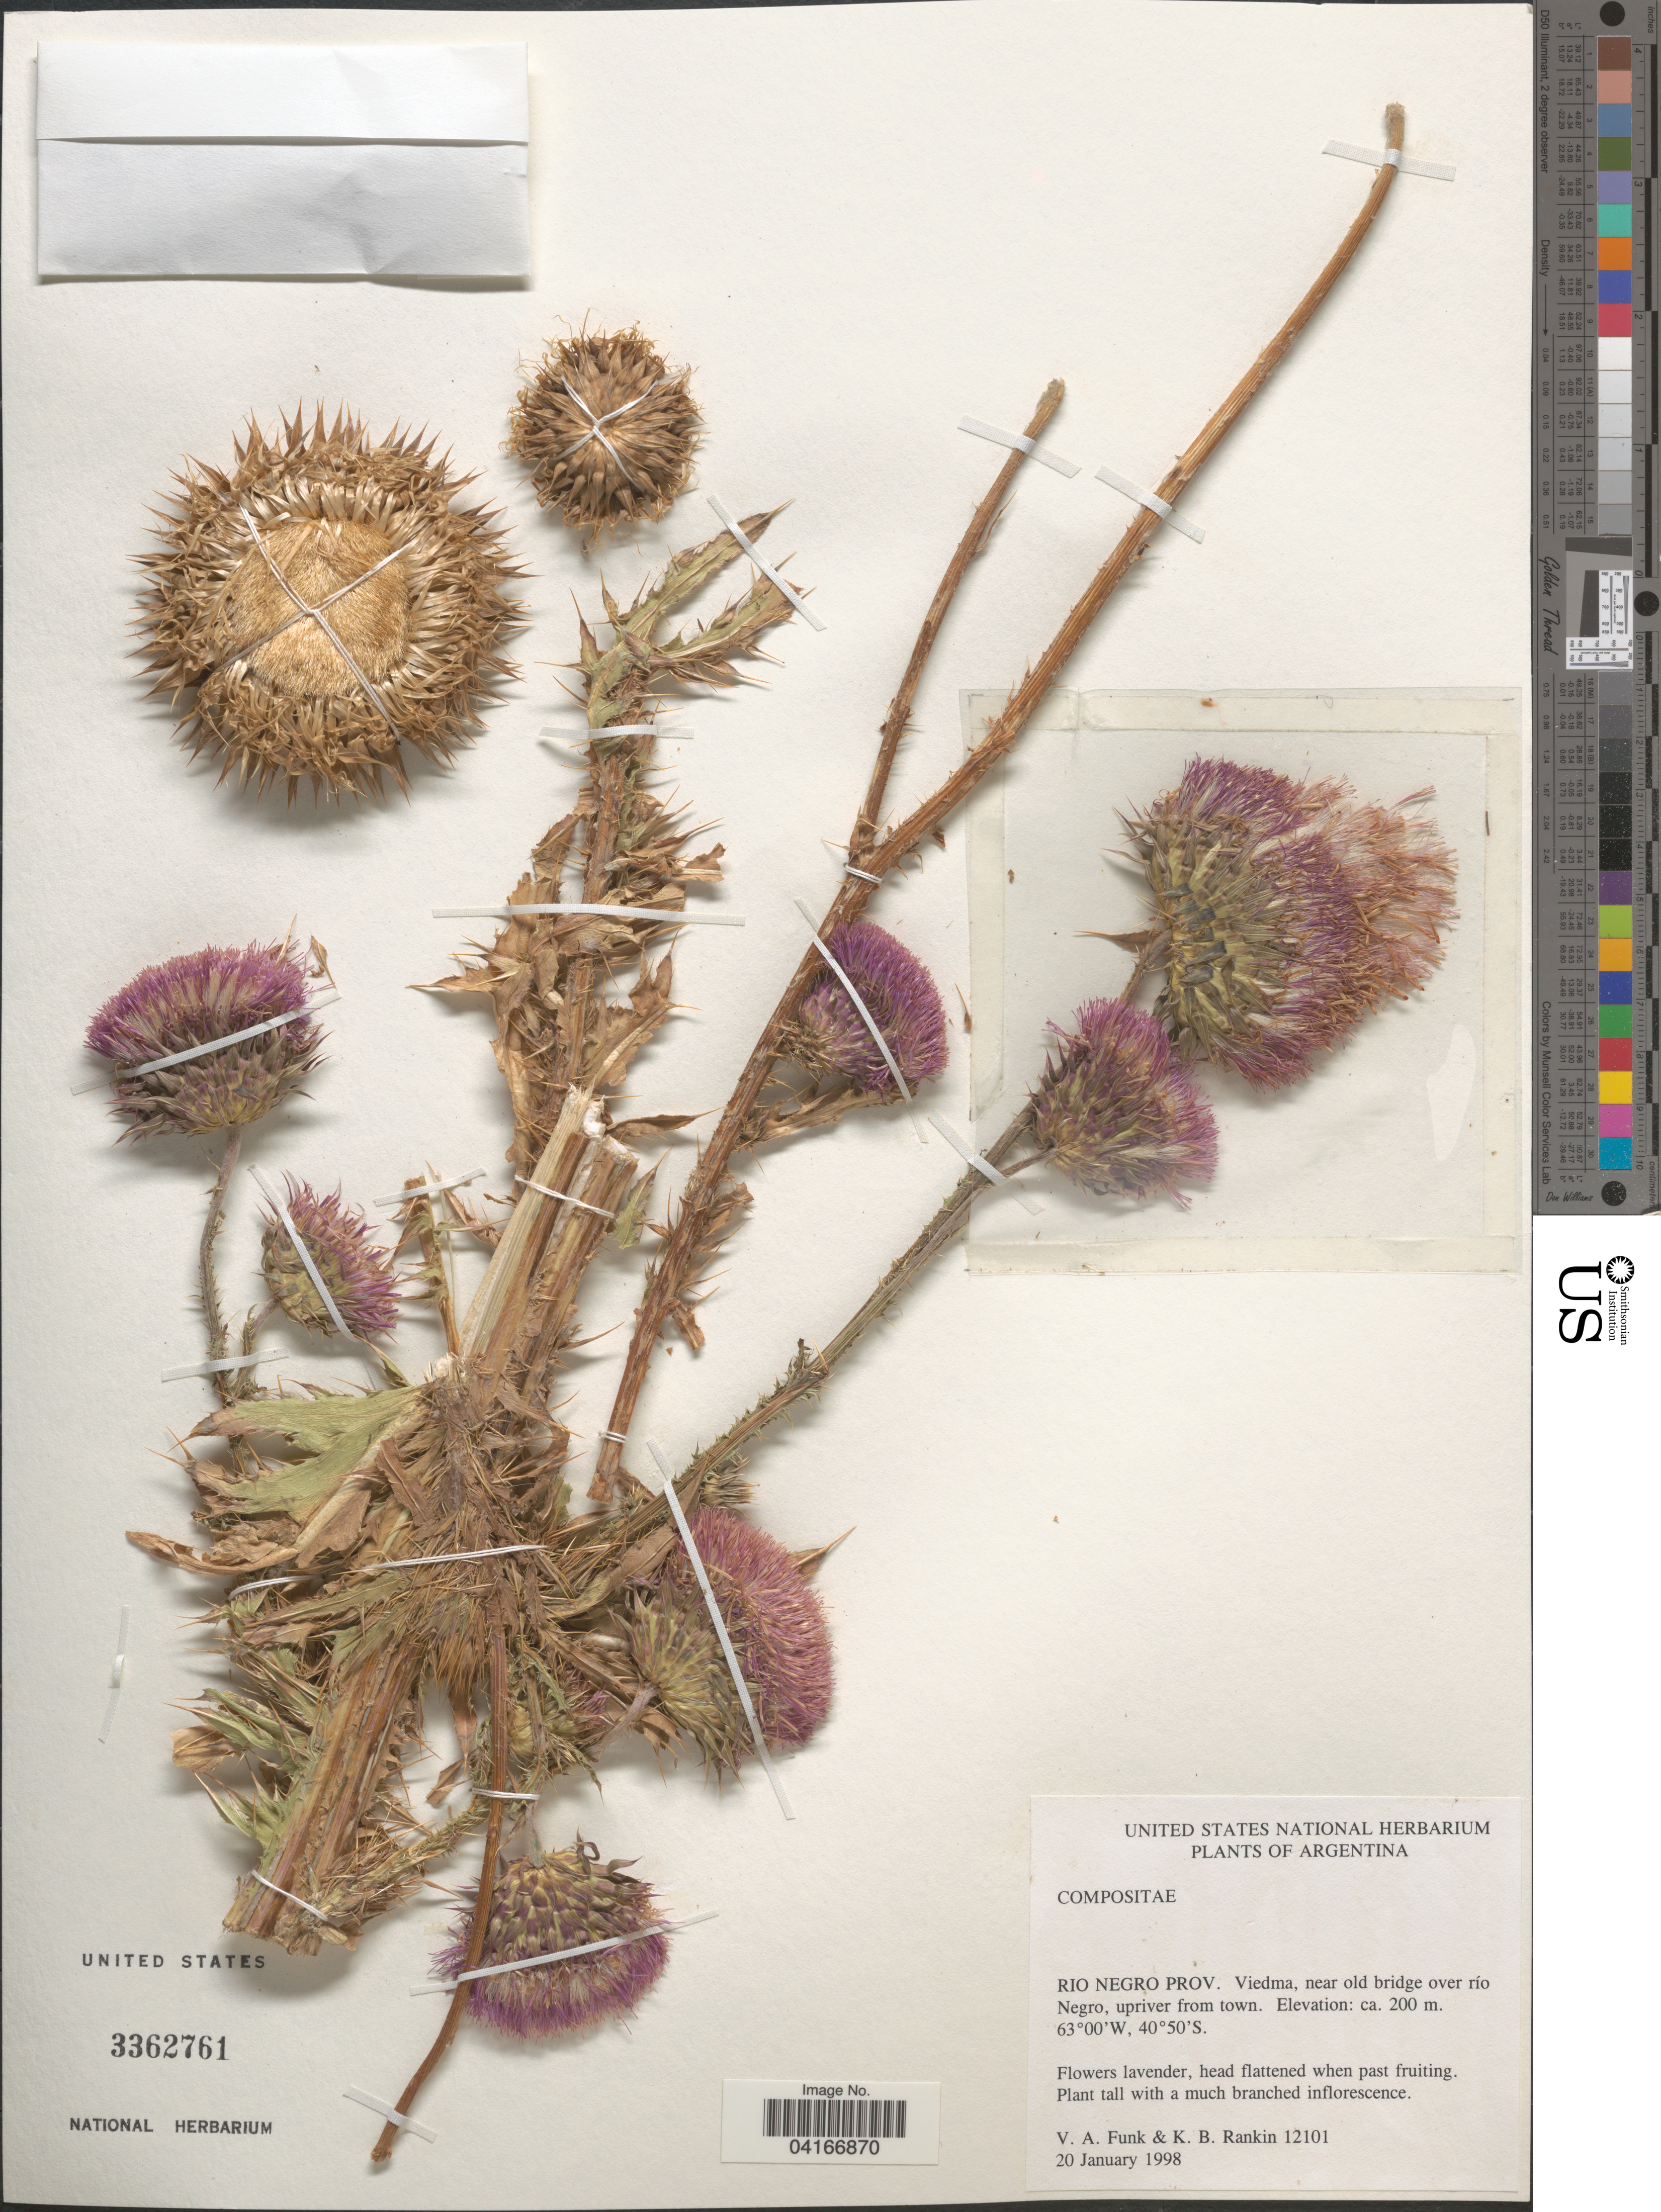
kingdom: Plantae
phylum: Tracheophyta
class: Magnoliopsida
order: Asterales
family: Asteraceae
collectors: V. Funk & K. B. Rankin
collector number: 12101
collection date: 1998-01-20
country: Argentina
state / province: Rio Negro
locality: Viedma, near old bridge over río Negro, upriver from town.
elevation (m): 200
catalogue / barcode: US 3362761